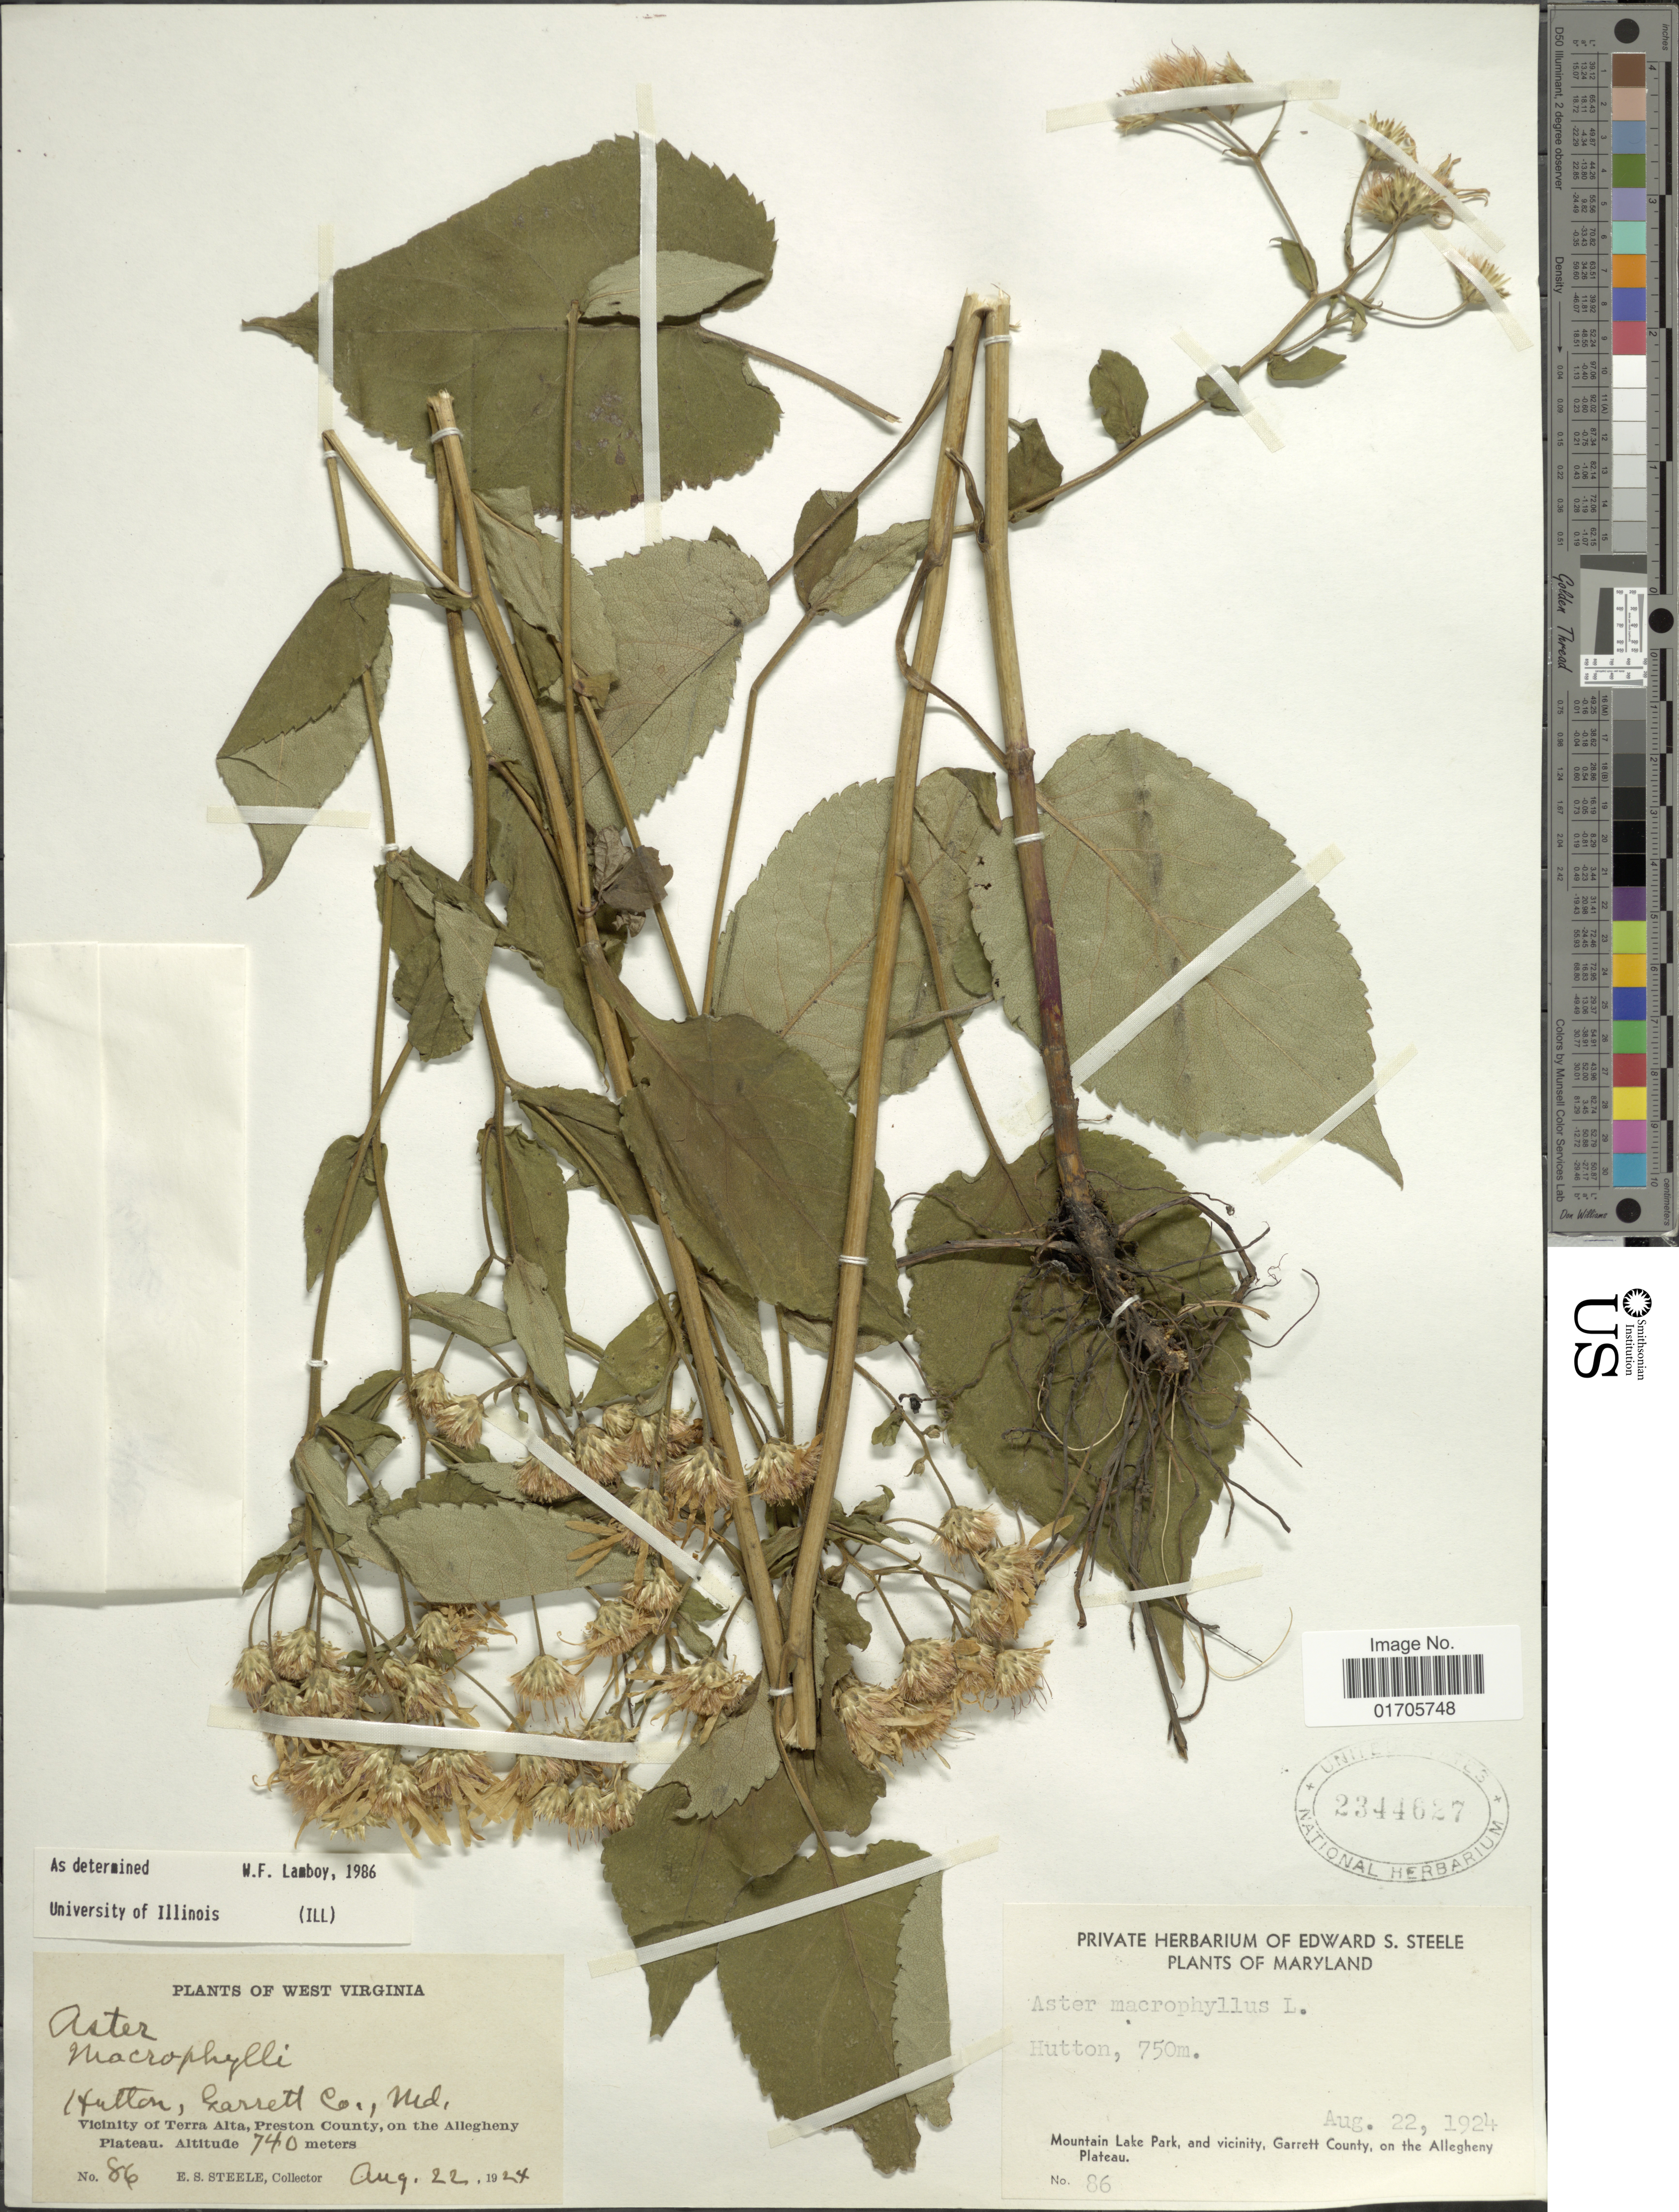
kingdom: Plantae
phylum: Tracheophyta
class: Magnoliopsida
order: Asterales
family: Asteraceae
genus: Eurybia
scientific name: Eurybia macrophylla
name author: (L.) Cass.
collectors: E. Steele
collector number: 86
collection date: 1924-08-22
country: United States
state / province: Maryland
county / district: Garrett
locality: West Virginia. Maryland. Hutton. Mountain Lake Park, and vicinity, Garrett County, on the Allegheny Plateau.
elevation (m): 740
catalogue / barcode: US 2344627